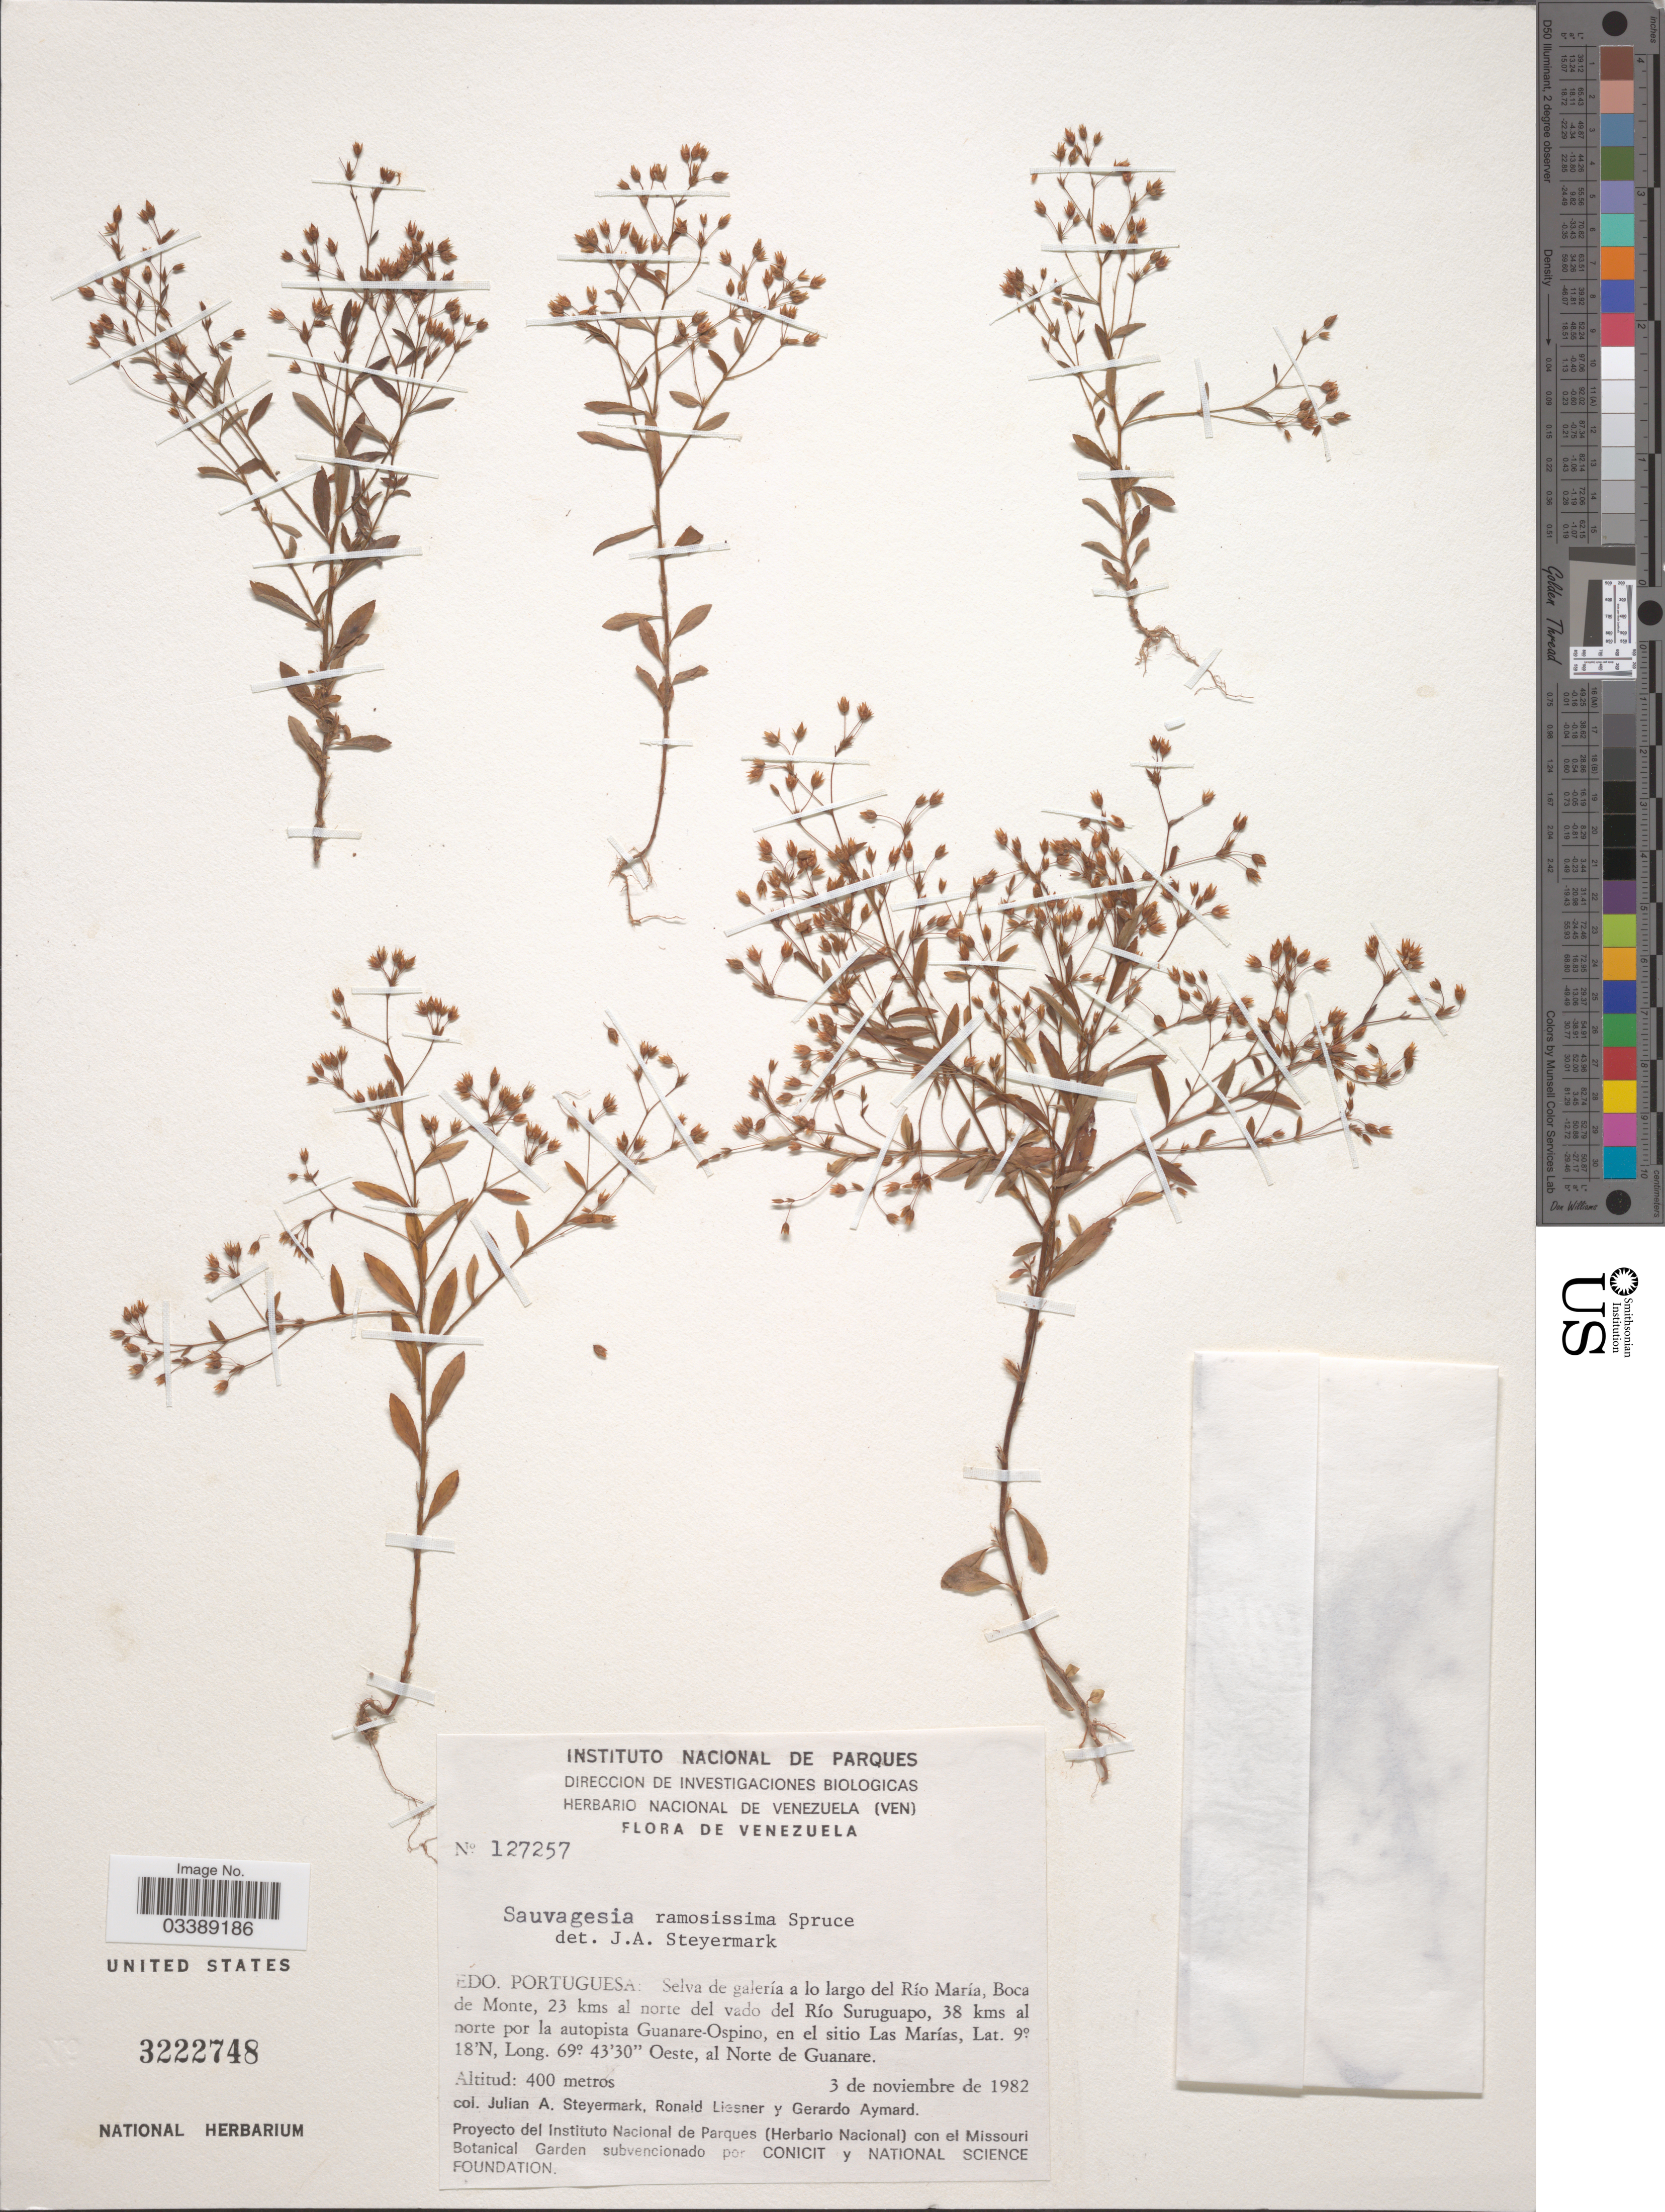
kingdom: Plantae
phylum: Tracheophyta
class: Magnoliopsida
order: Malpighiales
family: Ochnaceae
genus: Sauvagesia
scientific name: Sauvagesia ramosissima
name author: Spruce ex Eichler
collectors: J. Steyermark, R. L. Liesner & G. A. Aymard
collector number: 127257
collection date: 1982-11-03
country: Venezuela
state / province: Portuguesa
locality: Selva de galería a lo largo del Río María, Boca de Monte, 23 kms al norte del vado del Río Suruguapo, 38 kms al norte por la autopista Guanare-Ospino, en el sitio Las Marías, al Norte de Guanare.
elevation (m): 400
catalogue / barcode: US 3222748